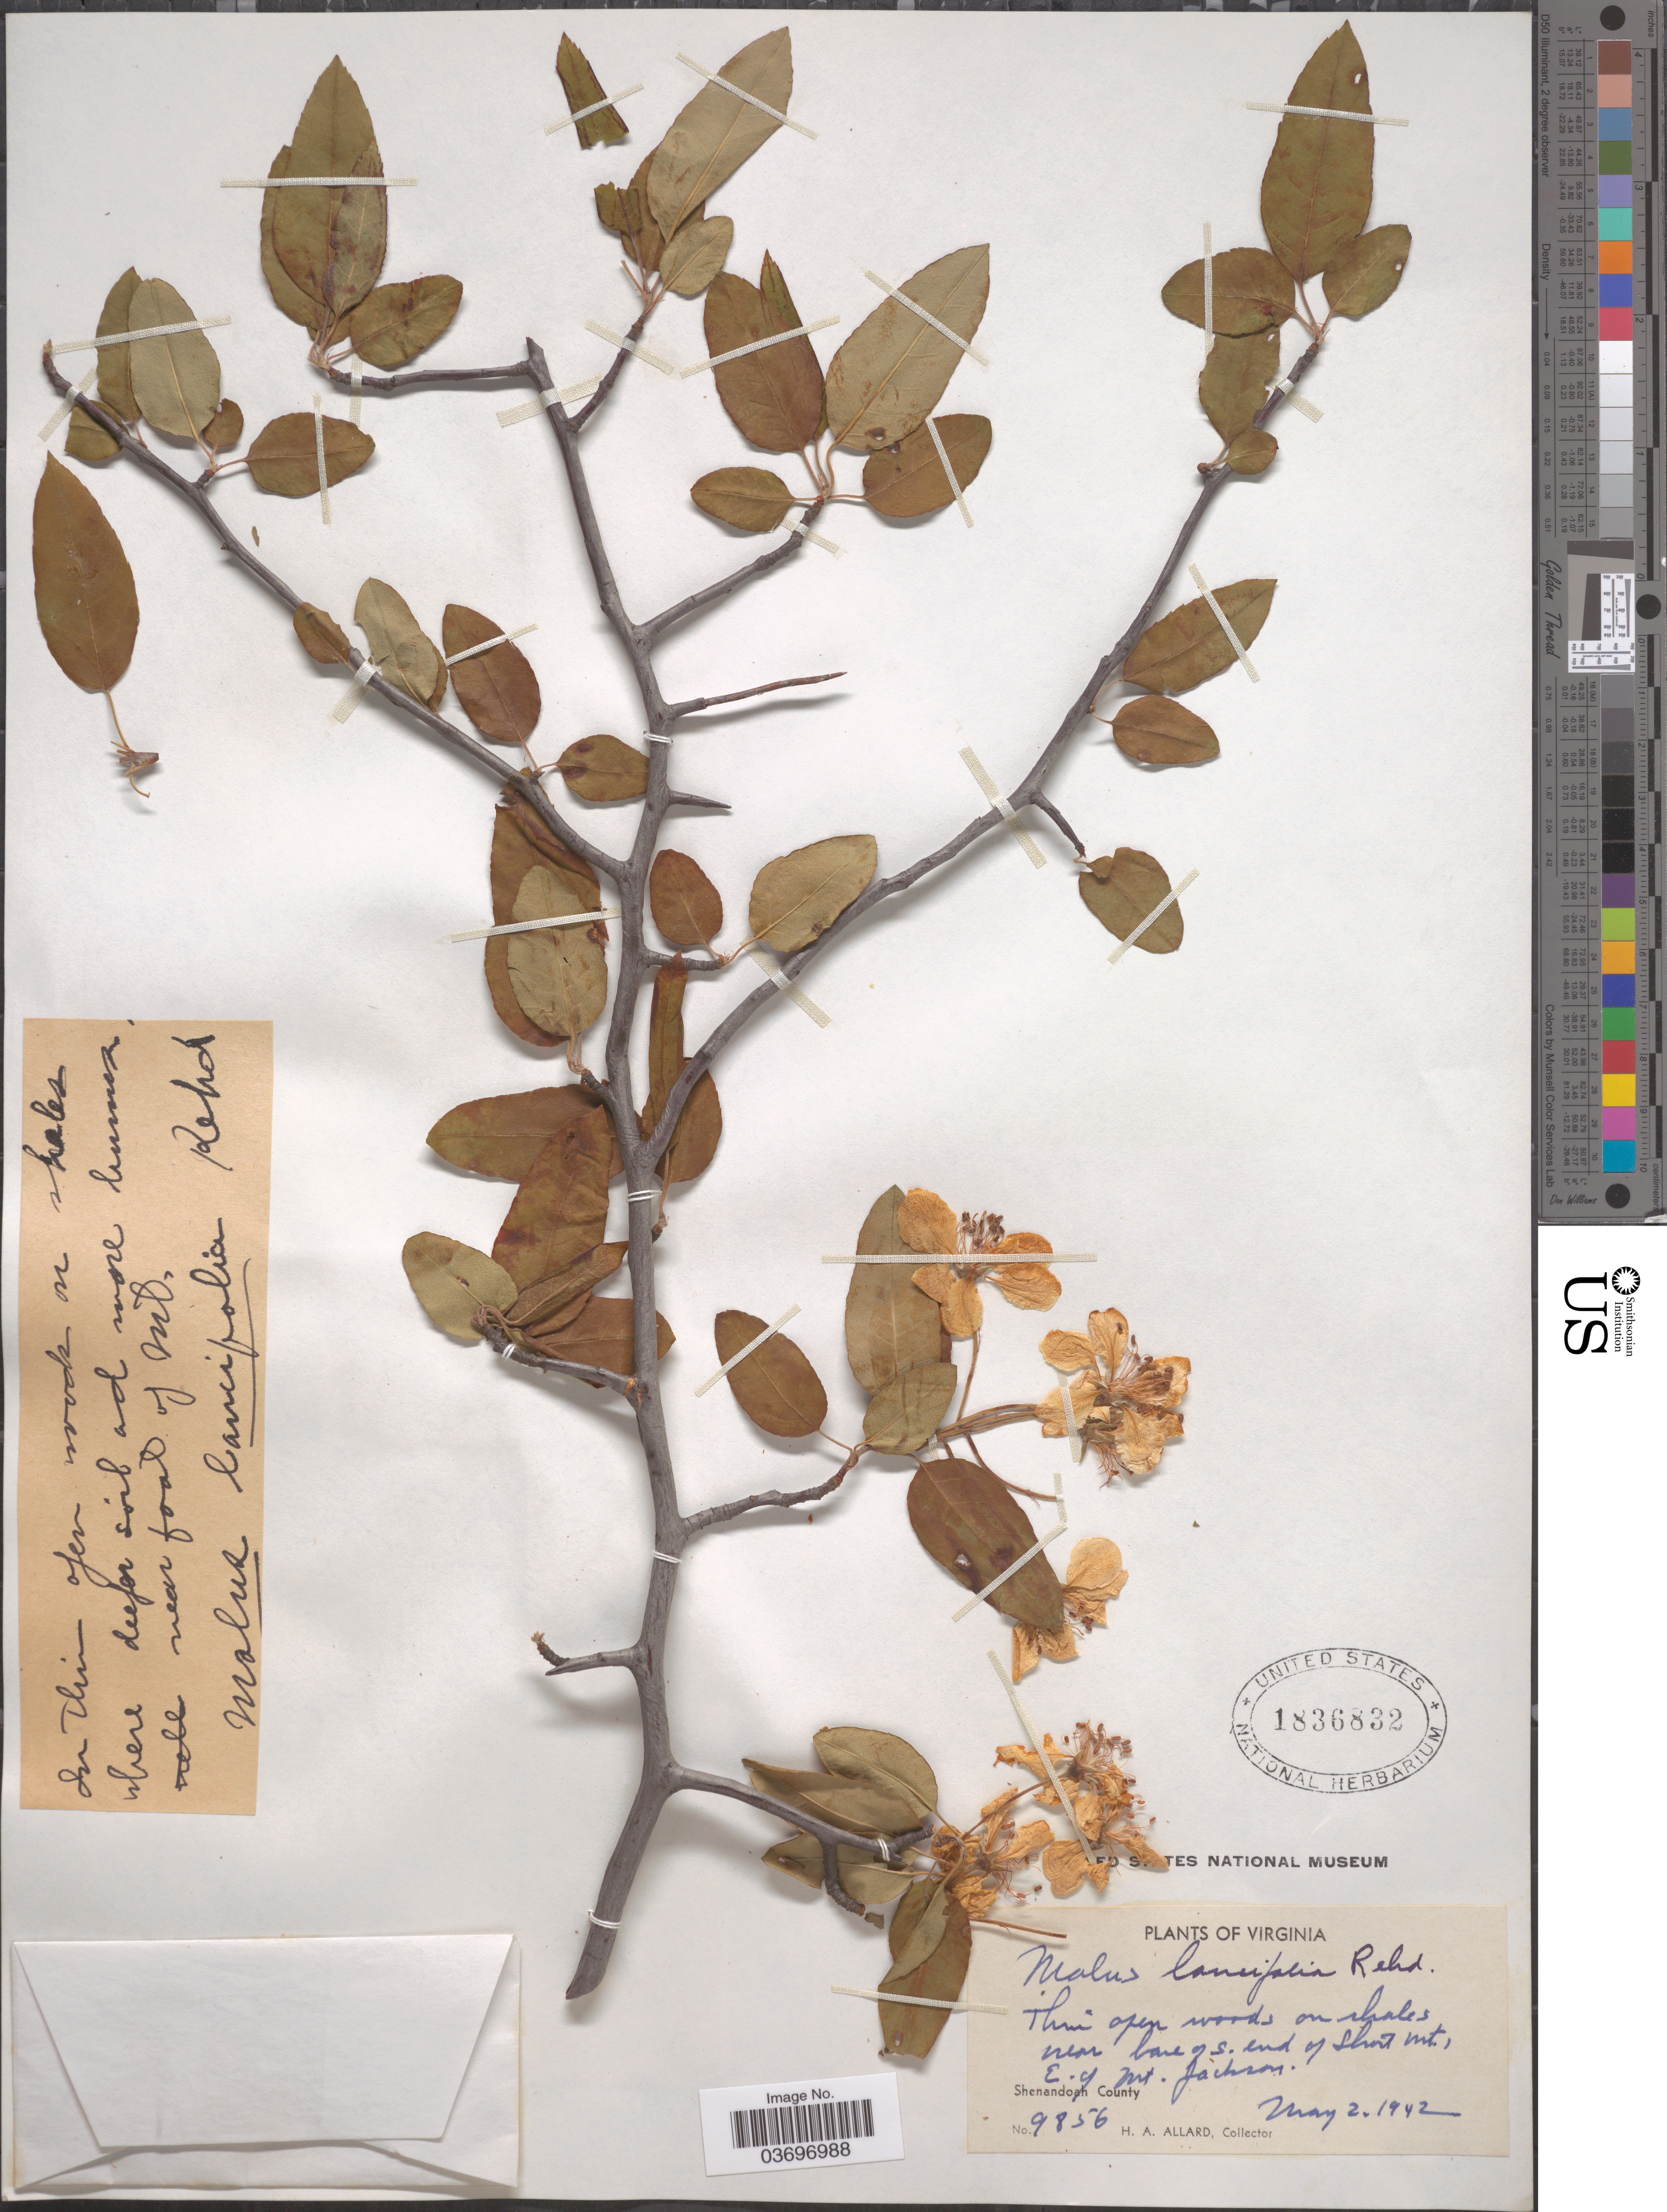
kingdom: Plantae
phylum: Tracheophyta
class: Magnoliopsida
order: Rosales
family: Rosaceae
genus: Malus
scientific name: Malus lancifolia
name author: Rehder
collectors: H. A. Allard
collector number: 9856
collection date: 1942-05-02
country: United States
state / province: Virginia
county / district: Shenandoah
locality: Near base of S. end of Short Mt., E. of Mt. Jackson. Shenandoah County.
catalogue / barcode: US 1836832